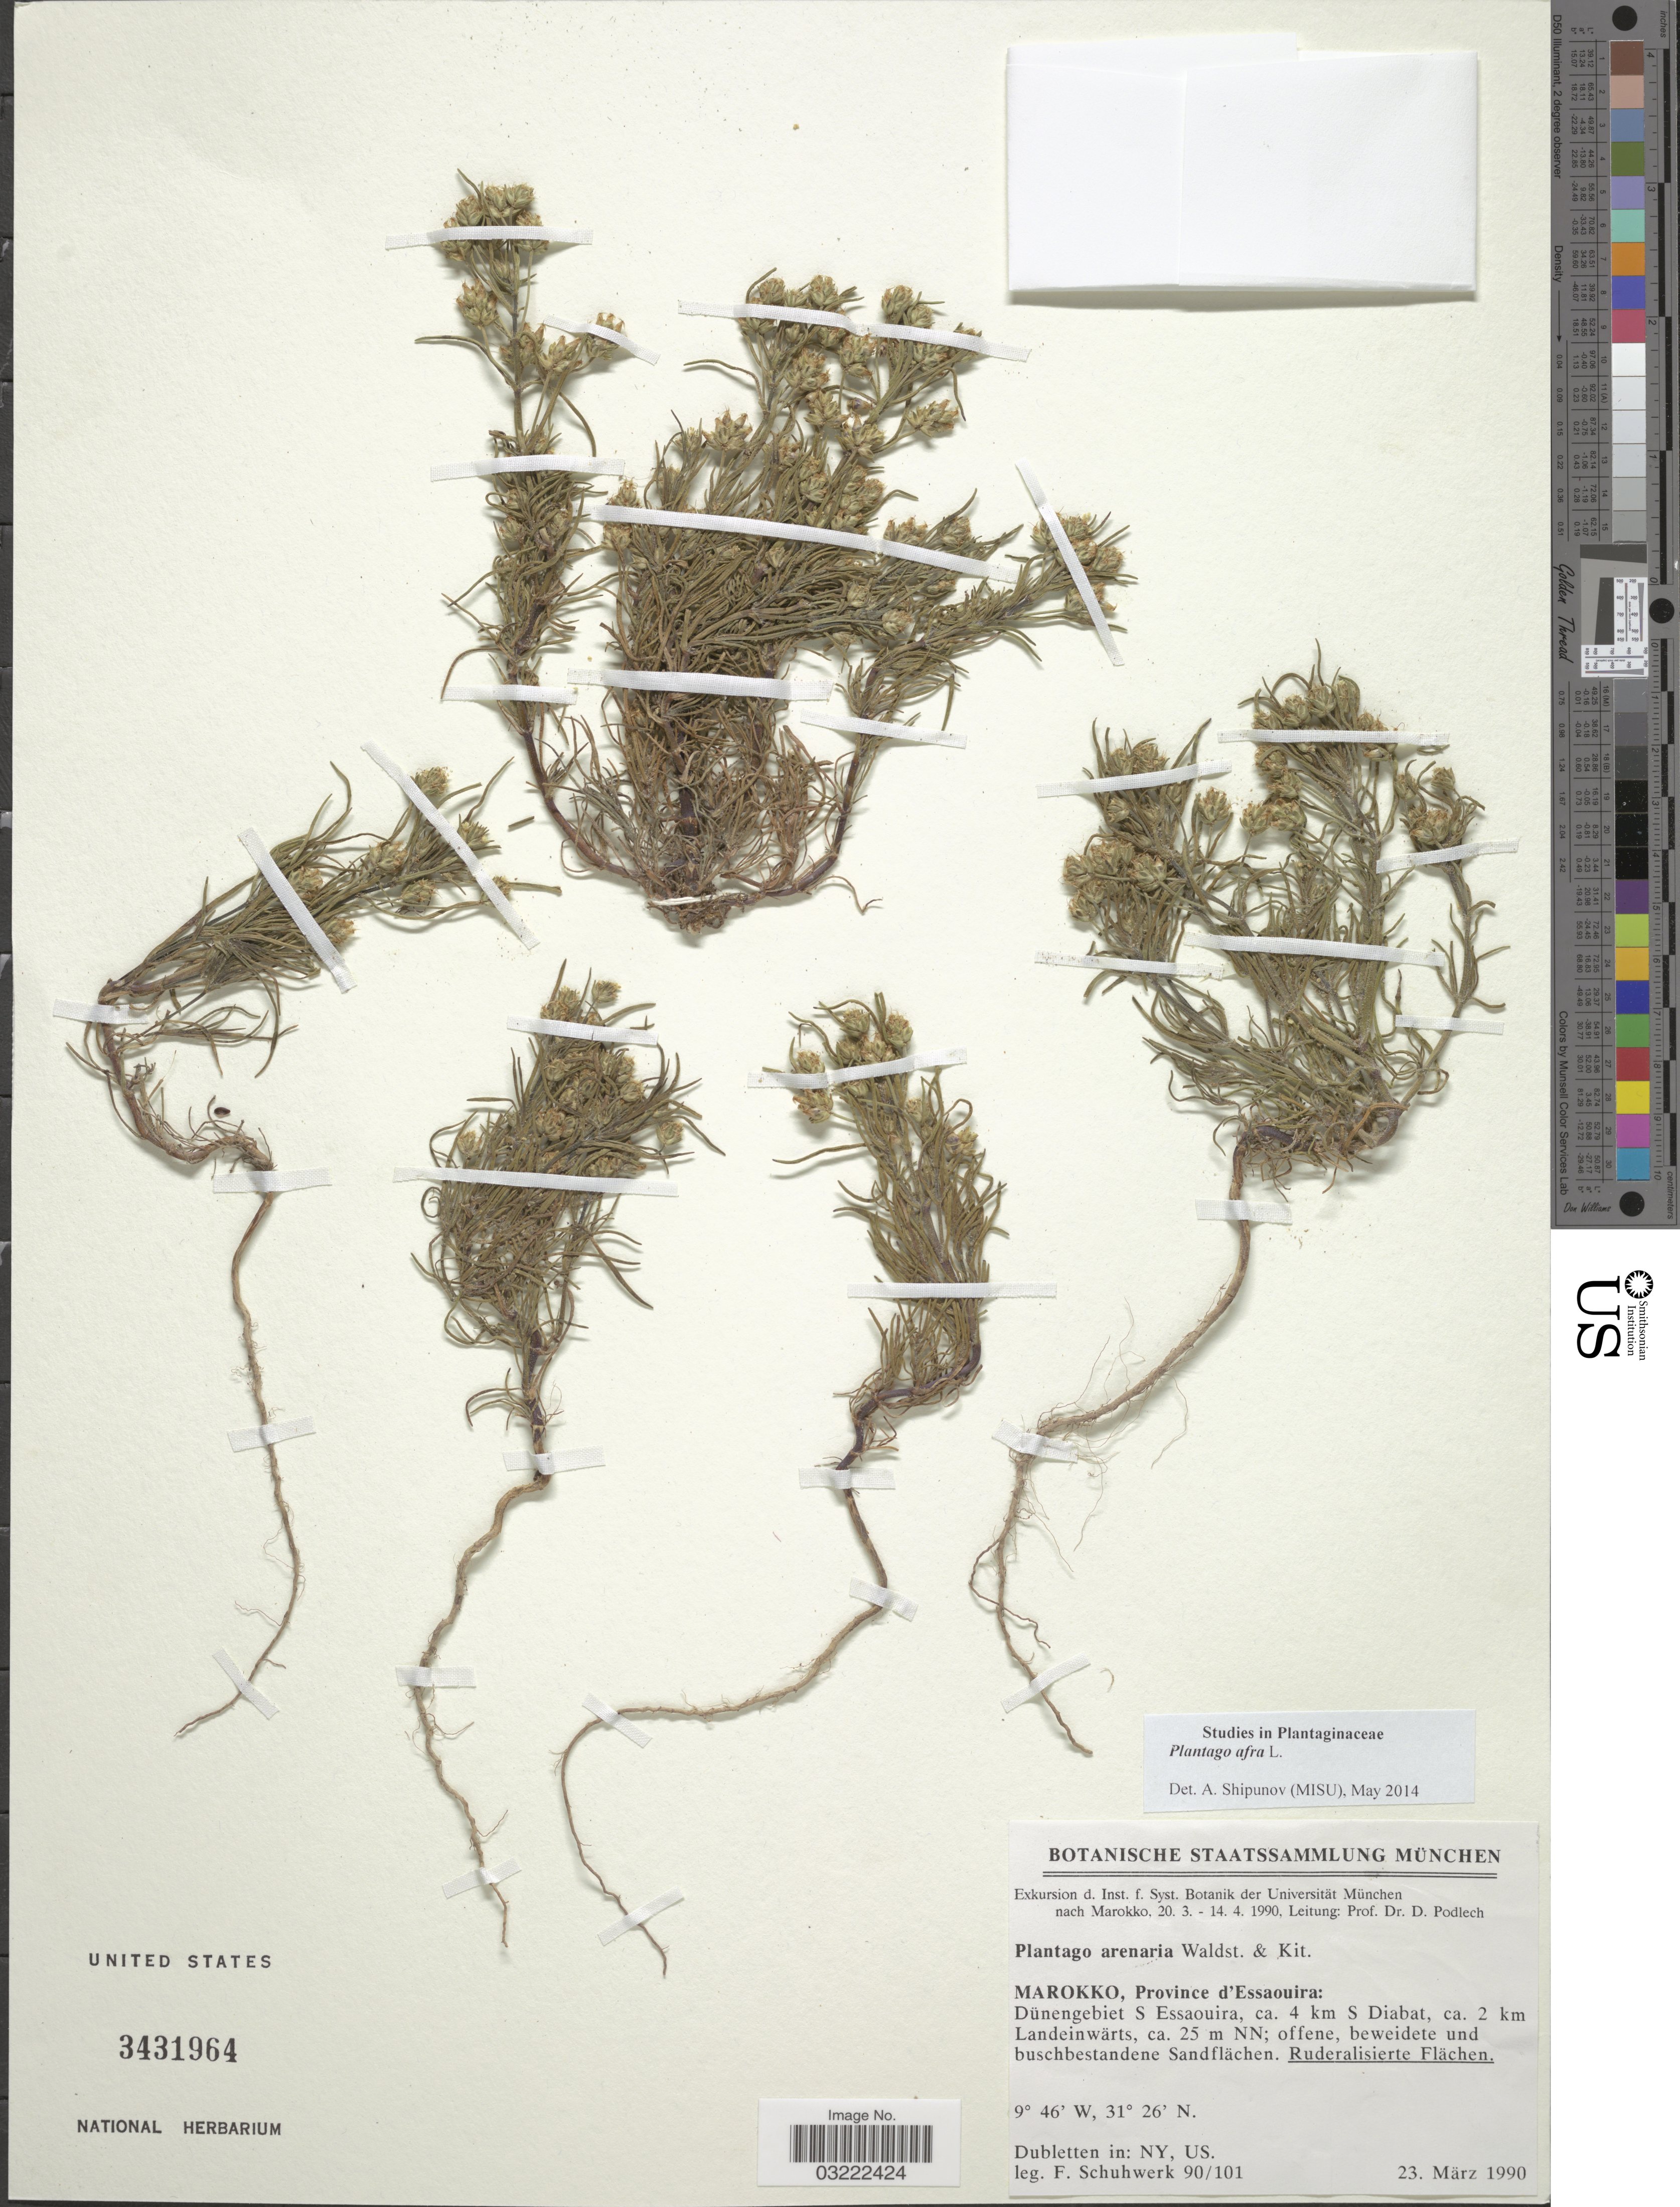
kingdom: Plantae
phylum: Tracheophyta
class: Magnoliopsida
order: Lamiales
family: Plantaginaceae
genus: Plantago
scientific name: Plantago afra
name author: L.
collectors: Schuhwerk, F.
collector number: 90/101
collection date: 1990-03-23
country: Morocco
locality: Province d'Essaouira: Dünengebiet S Essaouira, ca. 4 km S Diabat, ca. 2 km Landeinwärts, ca. 25 m NN.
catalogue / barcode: US 3431964